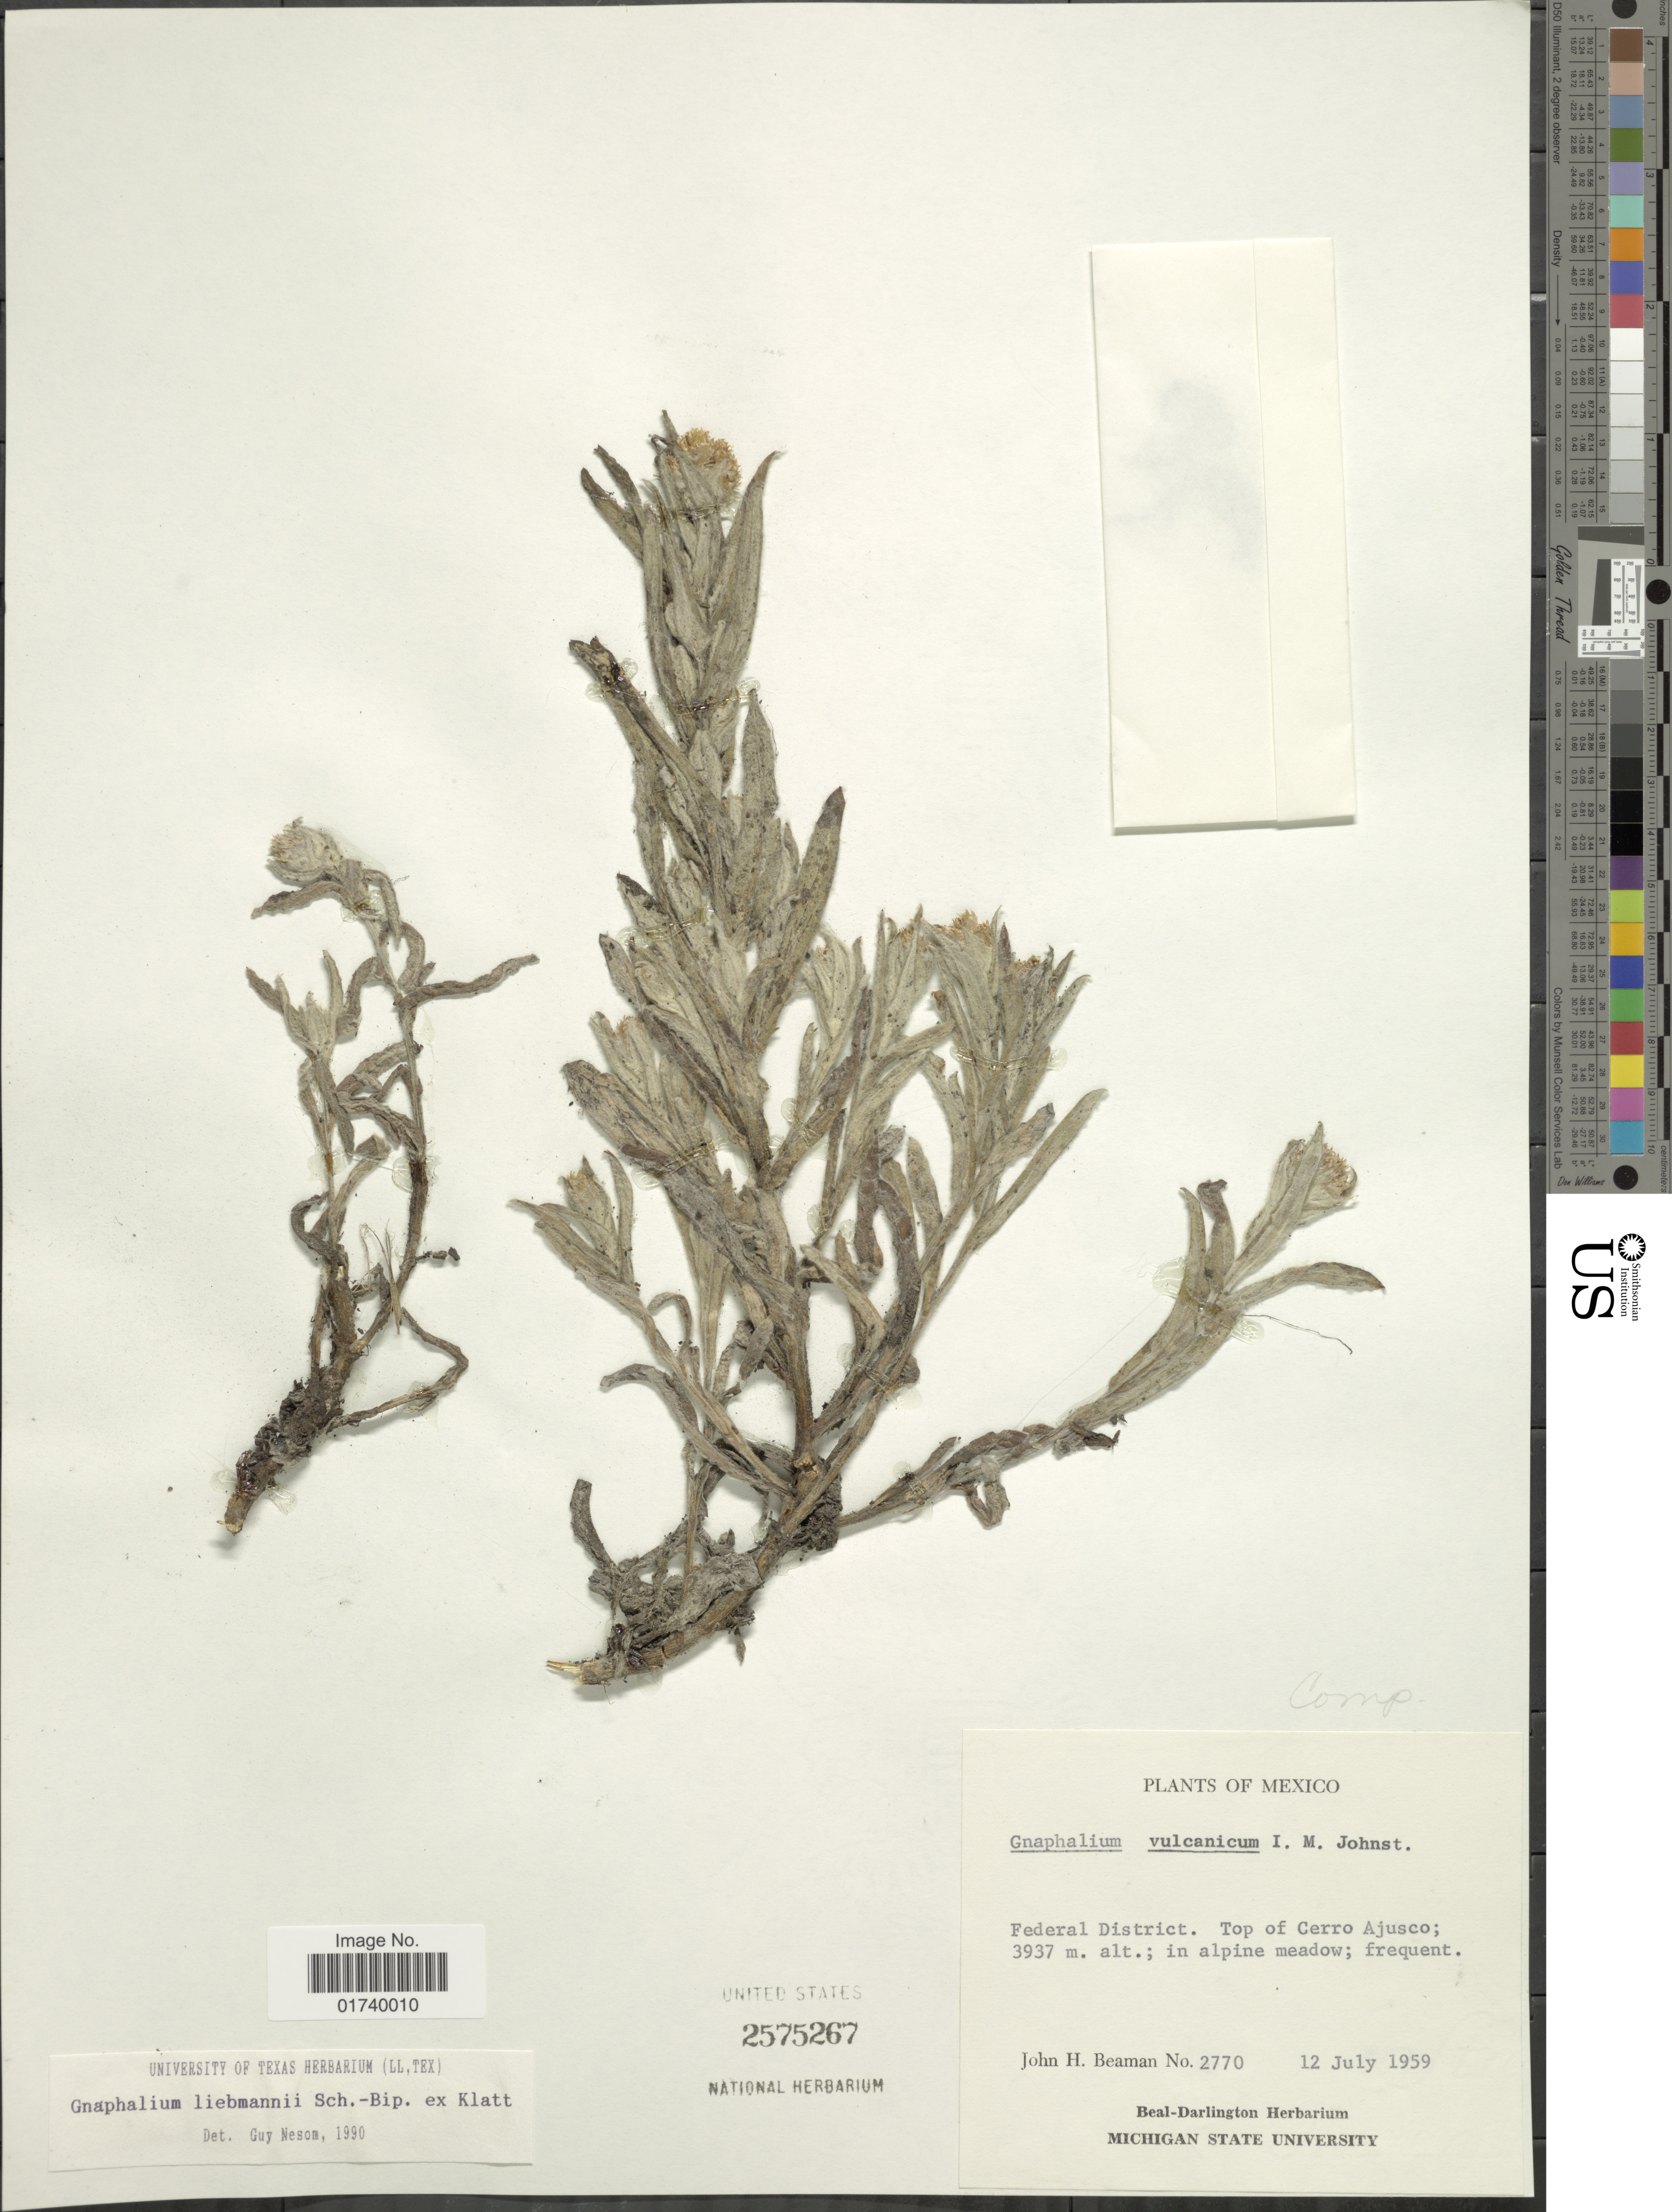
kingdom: Plantae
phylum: Tracheophyta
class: Magnoliopsida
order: Asterales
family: Asteraceae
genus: Pseudognaphalium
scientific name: Pseudognaphalium liebmannii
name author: (Sch. Bip. ex Klatt) Anderb.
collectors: J. H. Beaman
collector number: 2770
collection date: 1959-07-12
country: Mexico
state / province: Distrito Federal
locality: Federal District, Top of Cerro Ajusco.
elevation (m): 3937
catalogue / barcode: US 2575267